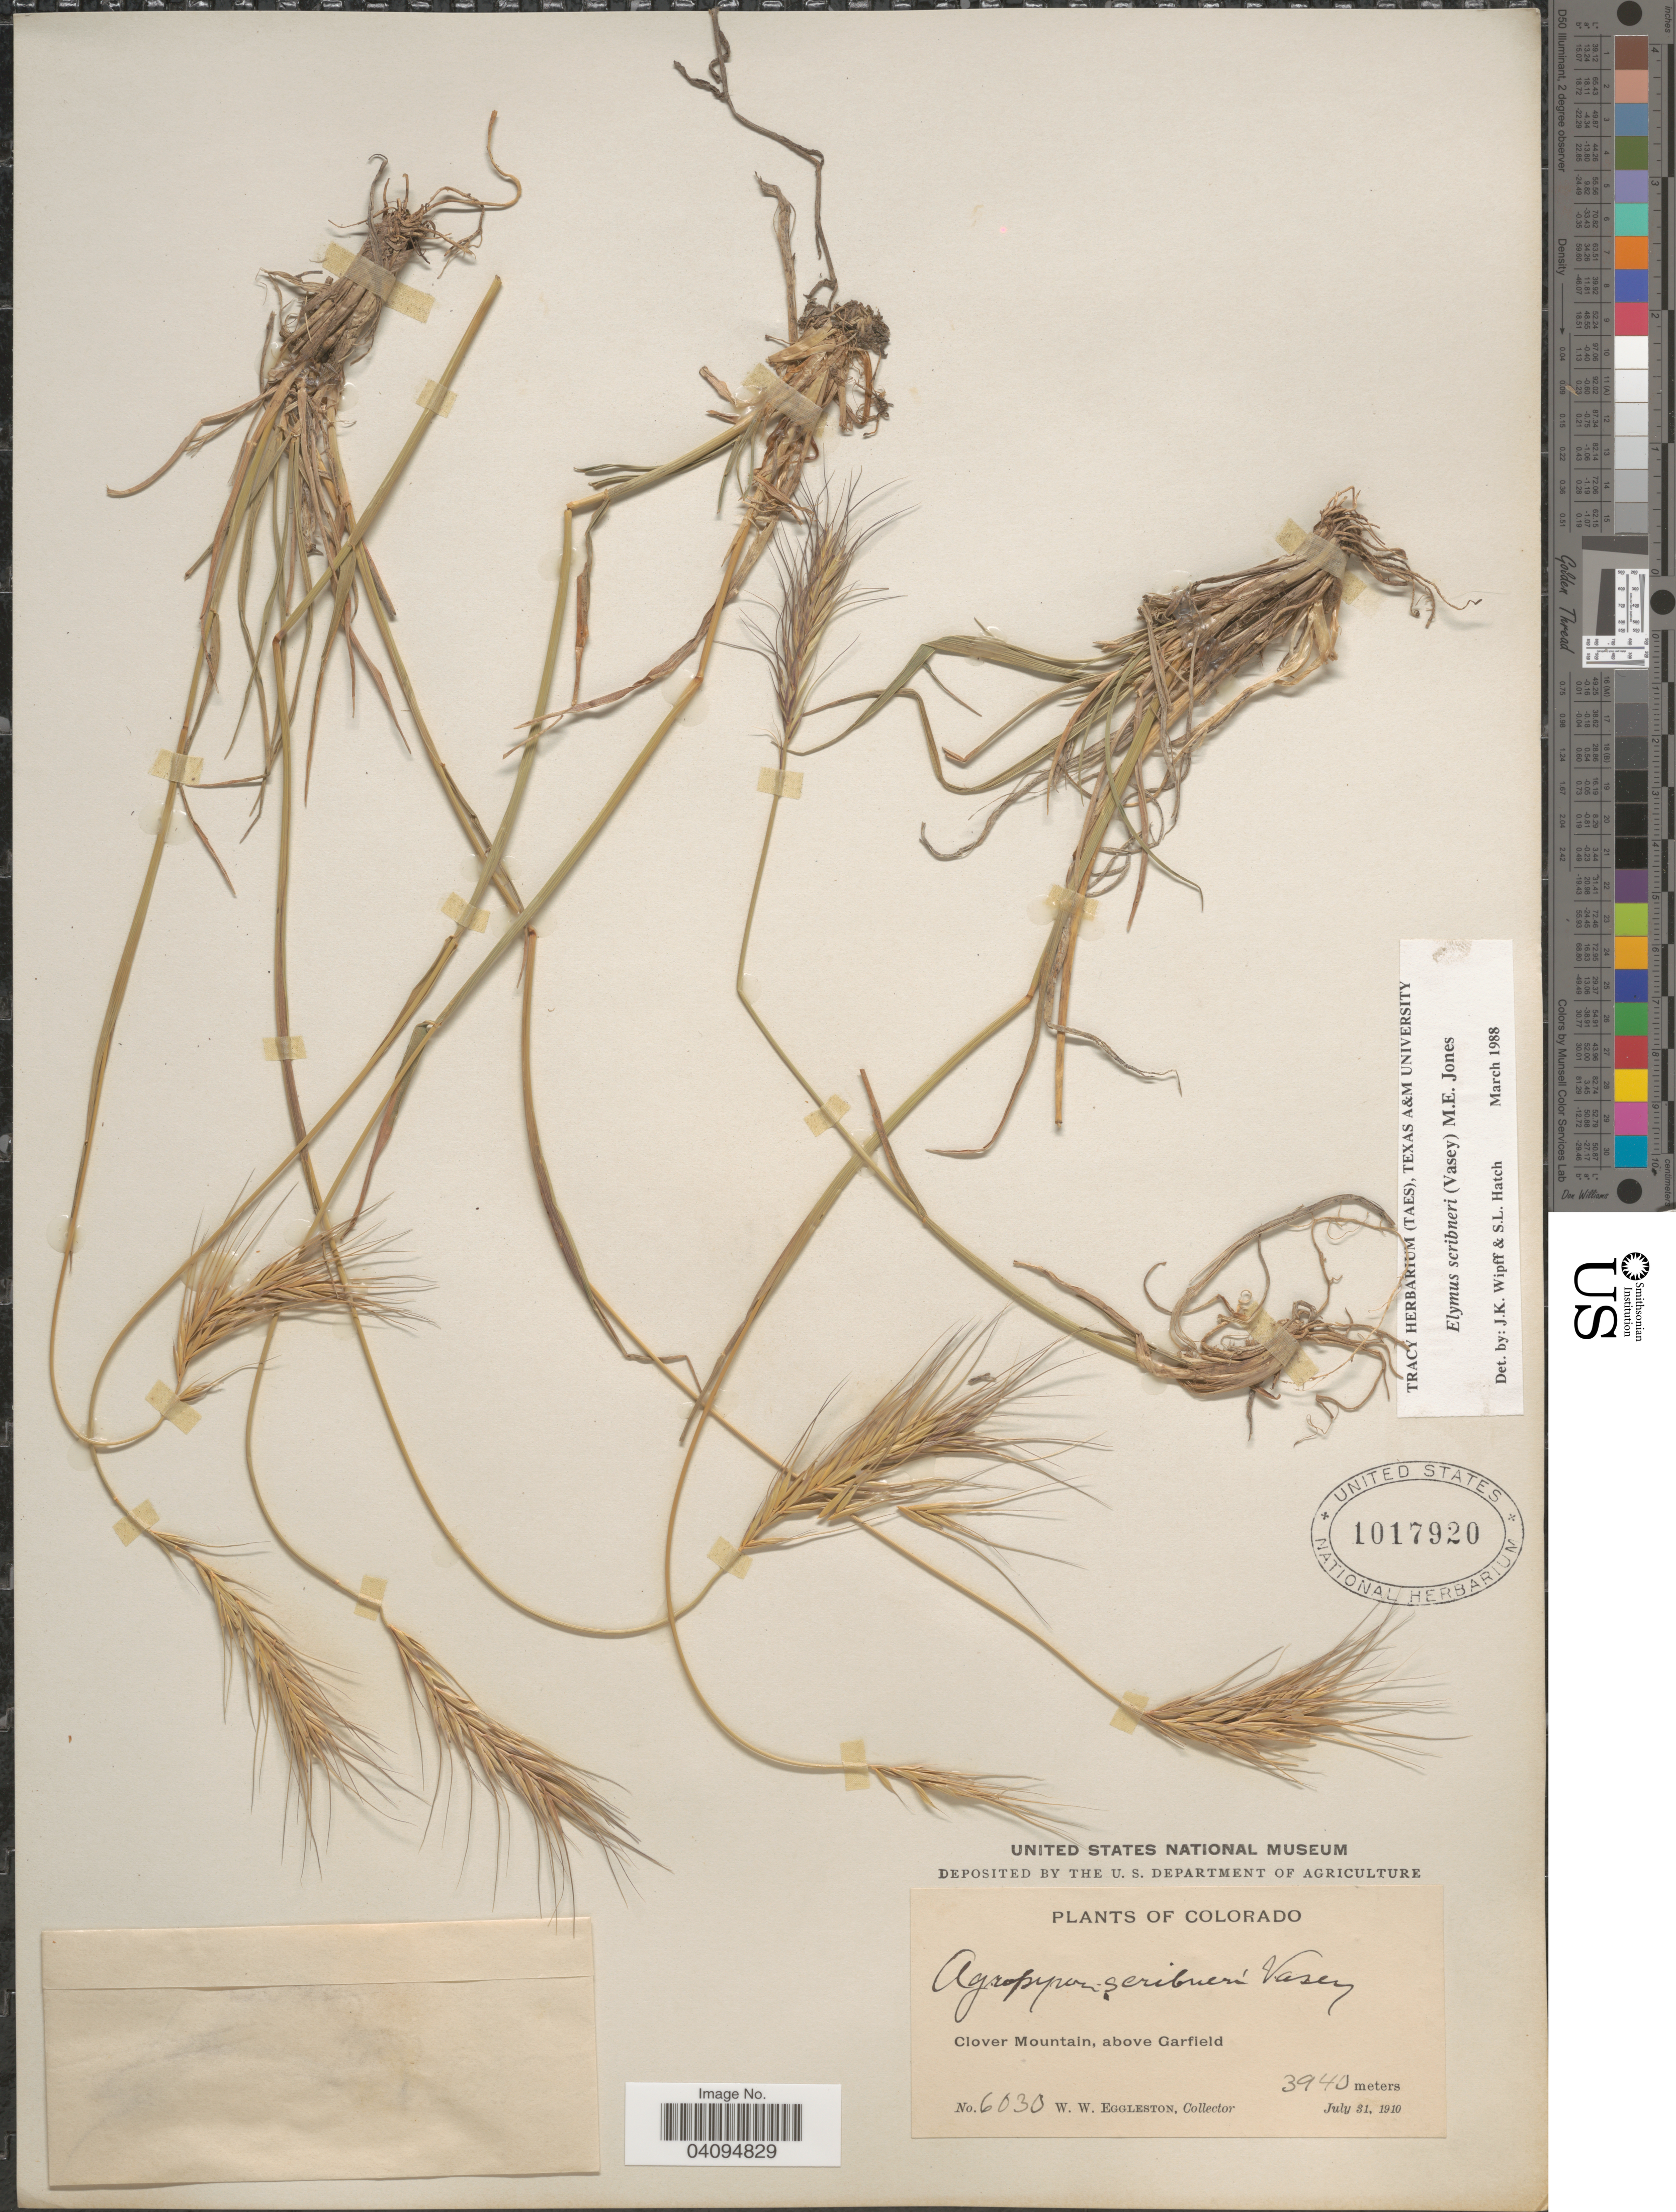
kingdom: Plantae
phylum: Tracheophyta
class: Liliopsida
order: Poales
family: Poaceae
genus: Elymus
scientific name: Elymus scribneri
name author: (Vasey) M.E. Jones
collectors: W. W. Eggleston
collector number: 6030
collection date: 1910-07-31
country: United States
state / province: Colorado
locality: Clover Mountain, above Garfield.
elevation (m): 3940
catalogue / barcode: US 1017920